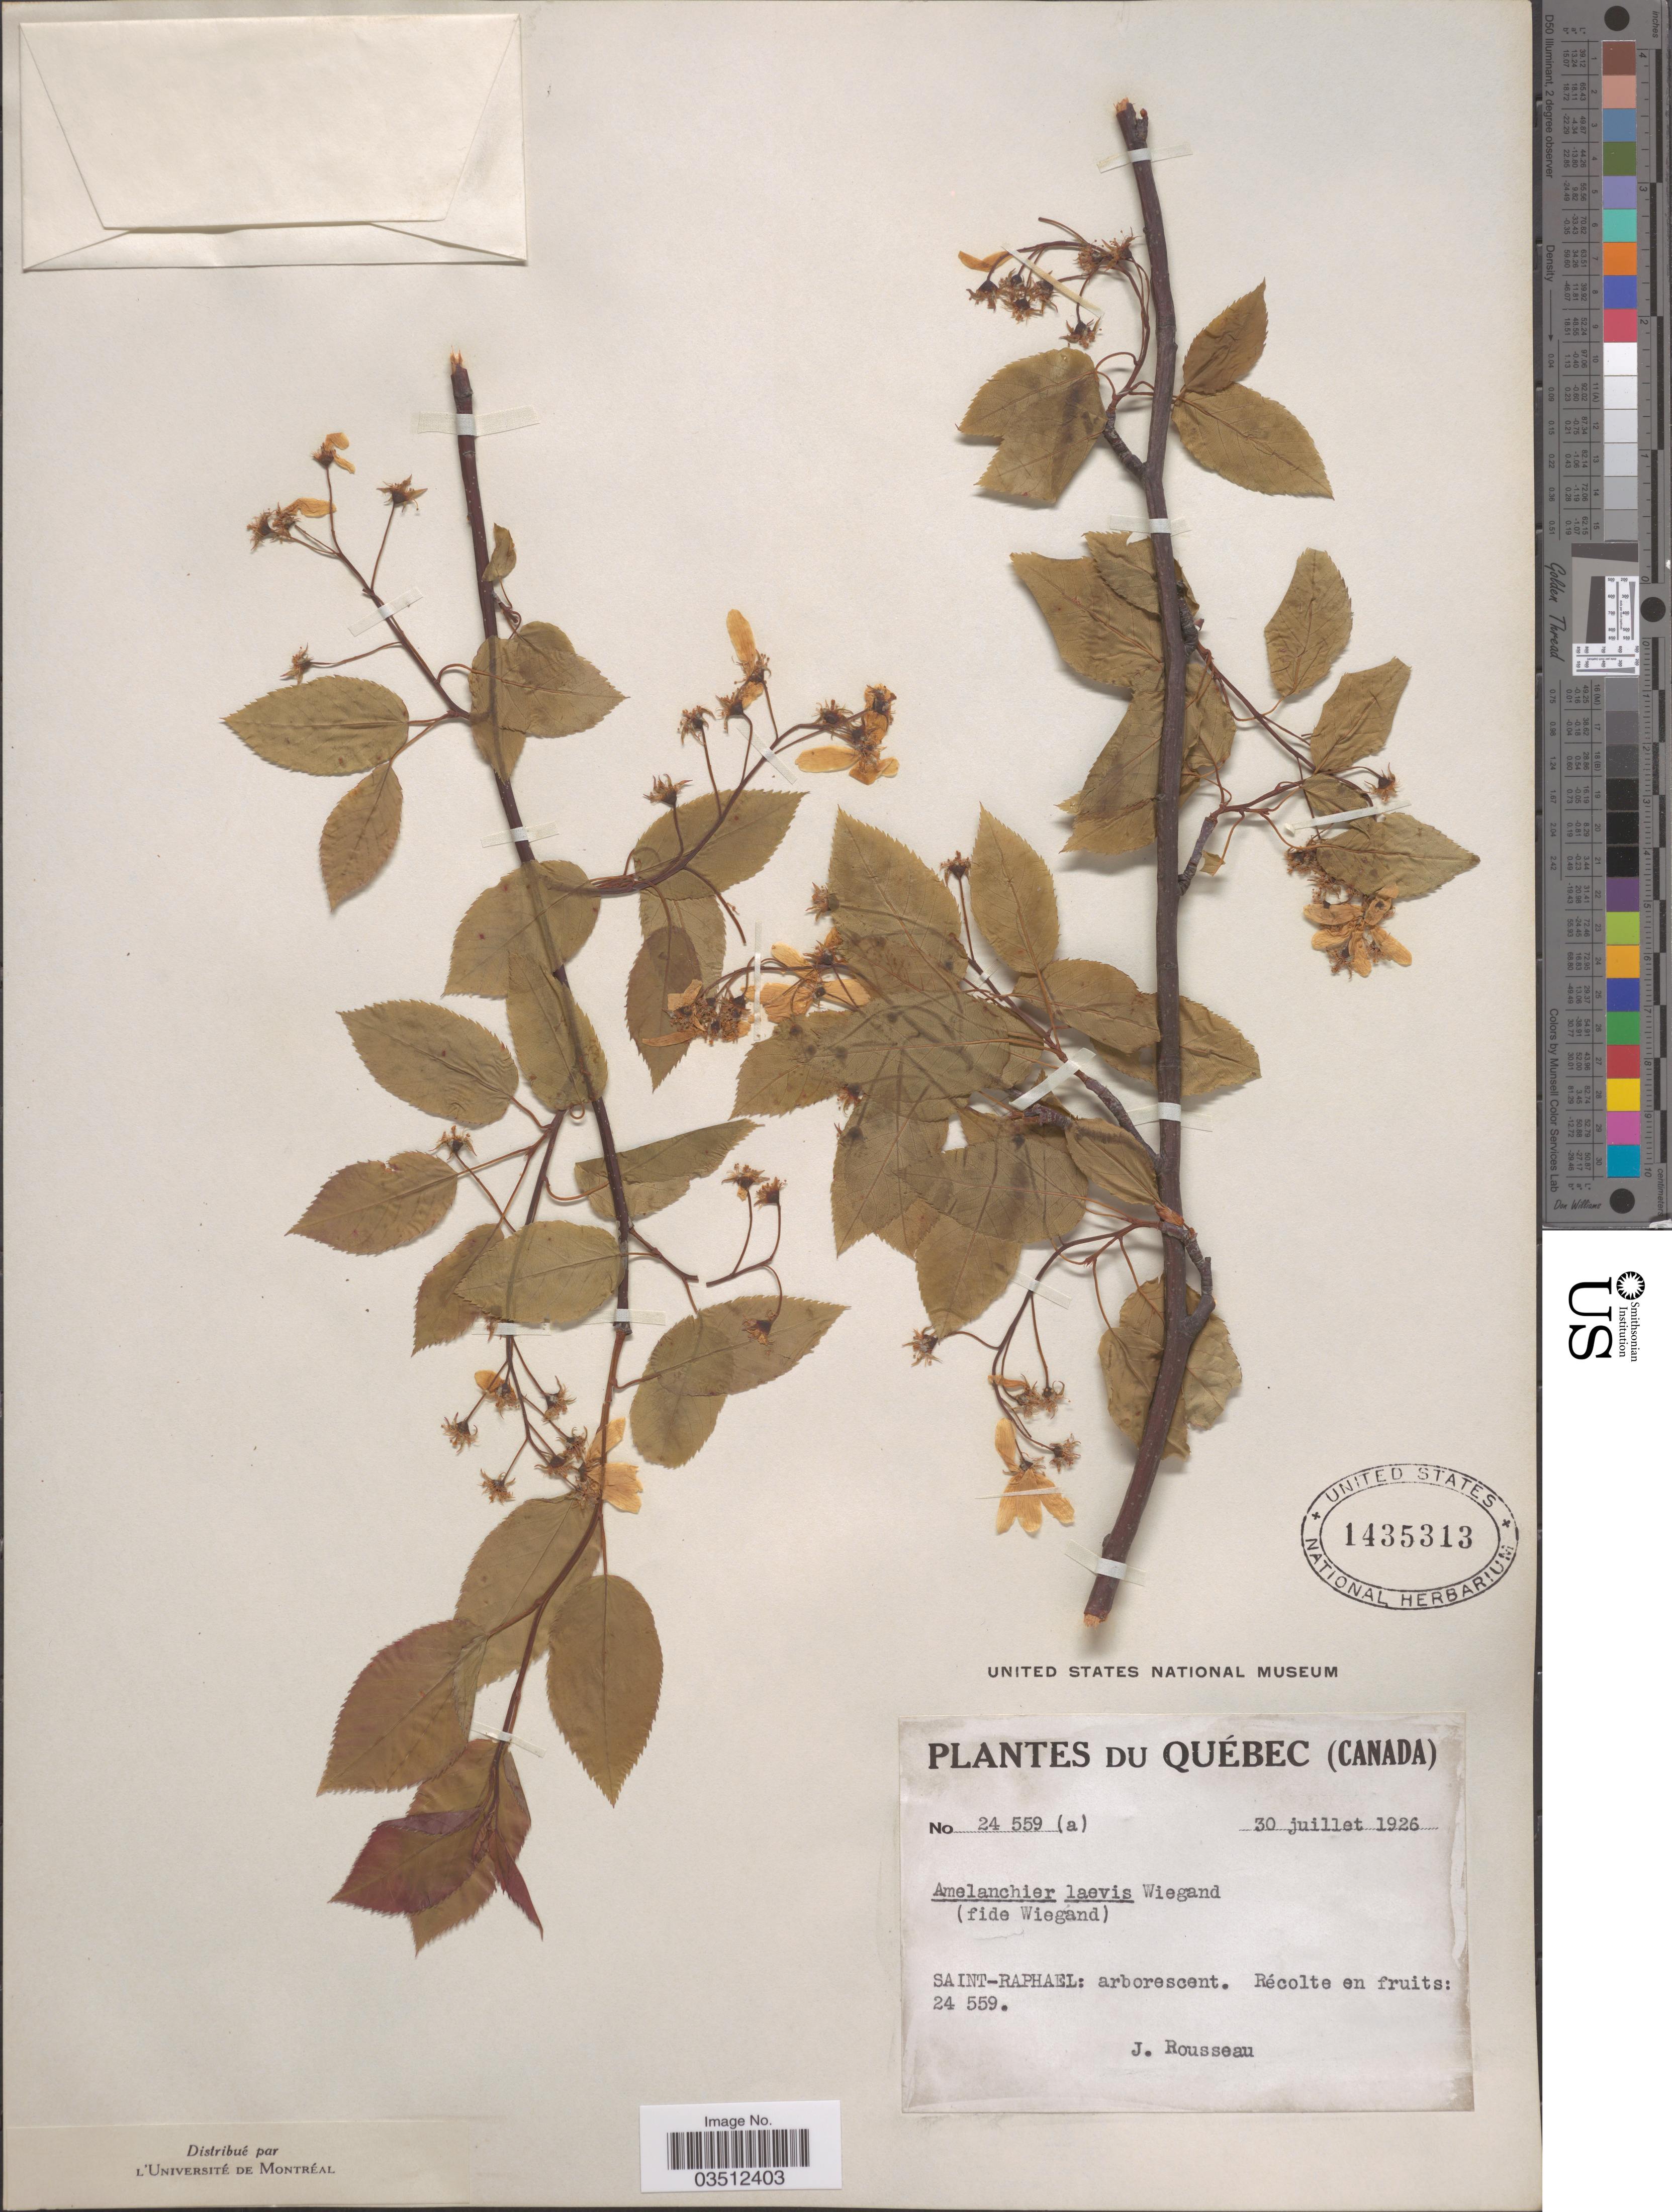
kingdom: Plantae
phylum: Tracheophyta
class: Magnoliopsida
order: Rosales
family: Rosaceae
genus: Amelanchier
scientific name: Amelanchier laevis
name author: Wiegand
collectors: J. Rousseau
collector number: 24559(a)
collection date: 1926-07-30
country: Canada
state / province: Quebec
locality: Québec. Saint-Raphael: arborescent.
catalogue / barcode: US 1435313